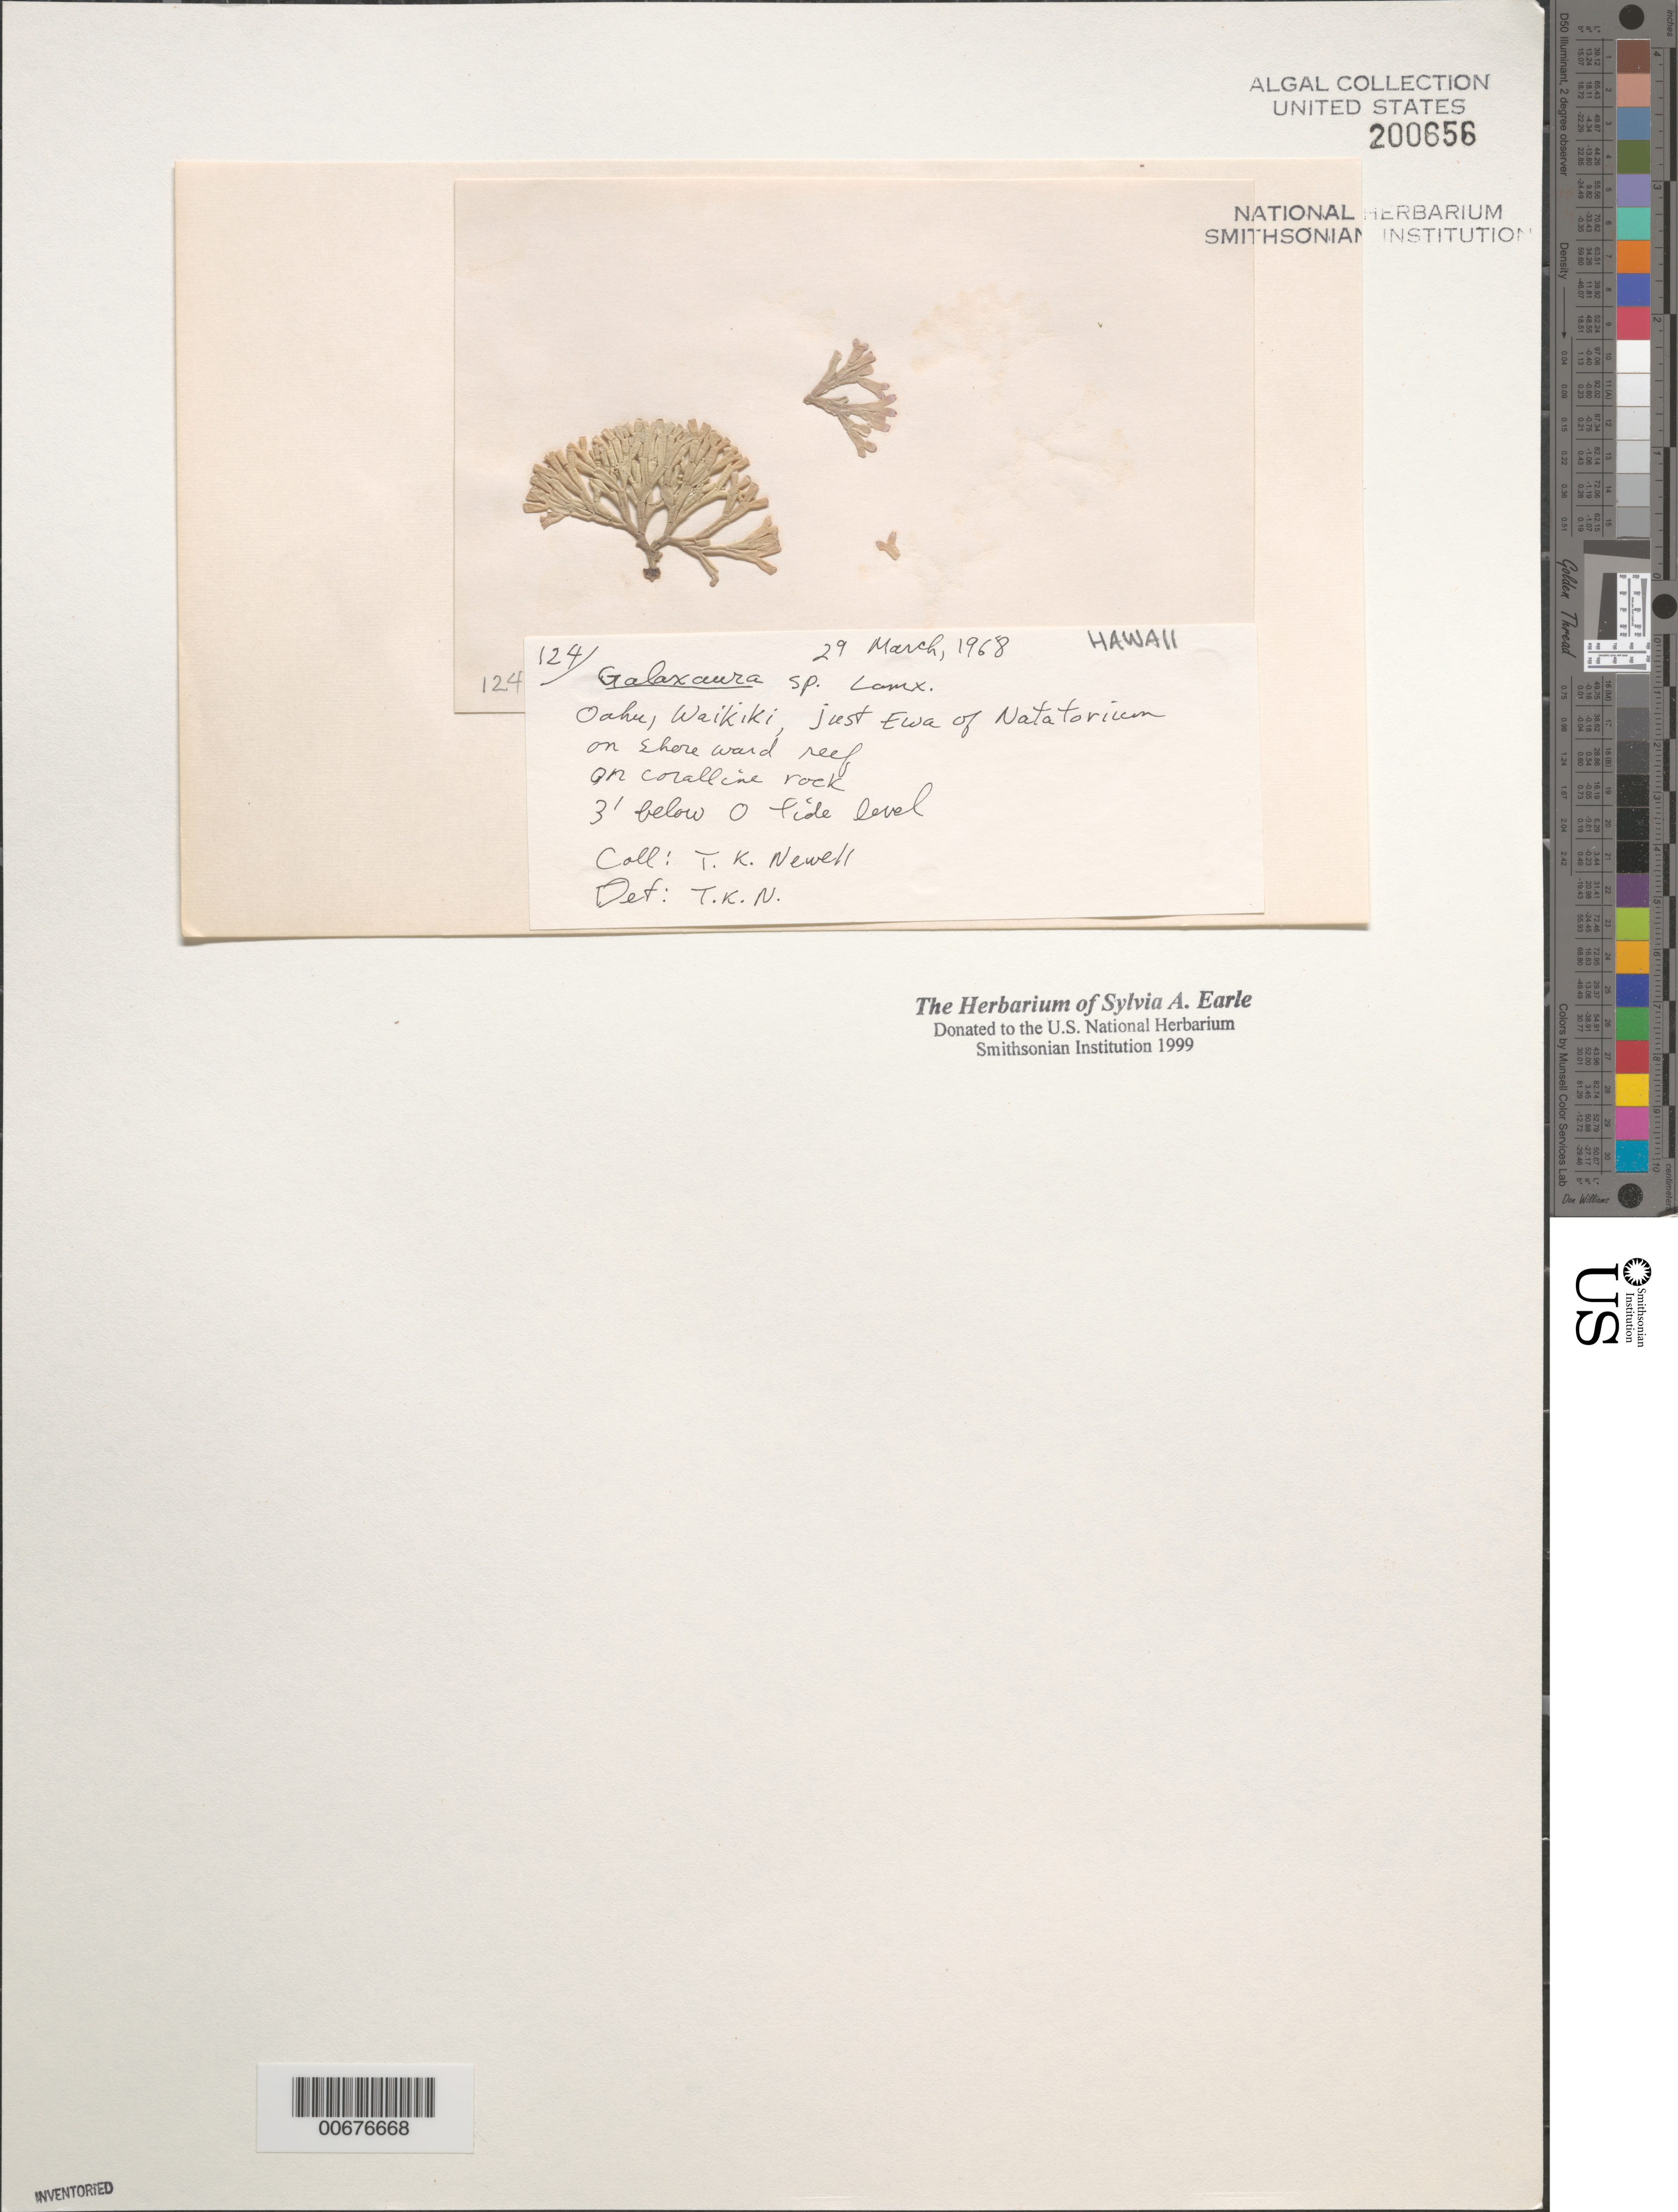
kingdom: Plantae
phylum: Rhodophyta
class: Florideophyceae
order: Nemaliales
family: Galaxauraceae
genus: Galaxaura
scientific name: Galaxaura sp.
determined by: Newell, Thomas K.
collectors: T. K. Newell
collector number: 124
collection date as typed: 29 Mar 1968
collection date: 1968-03-29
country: United States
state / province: Hawaii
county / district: Honolulu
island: Oahu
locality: Waikiki near or Ewa of Natatorium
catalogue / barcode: US 200656